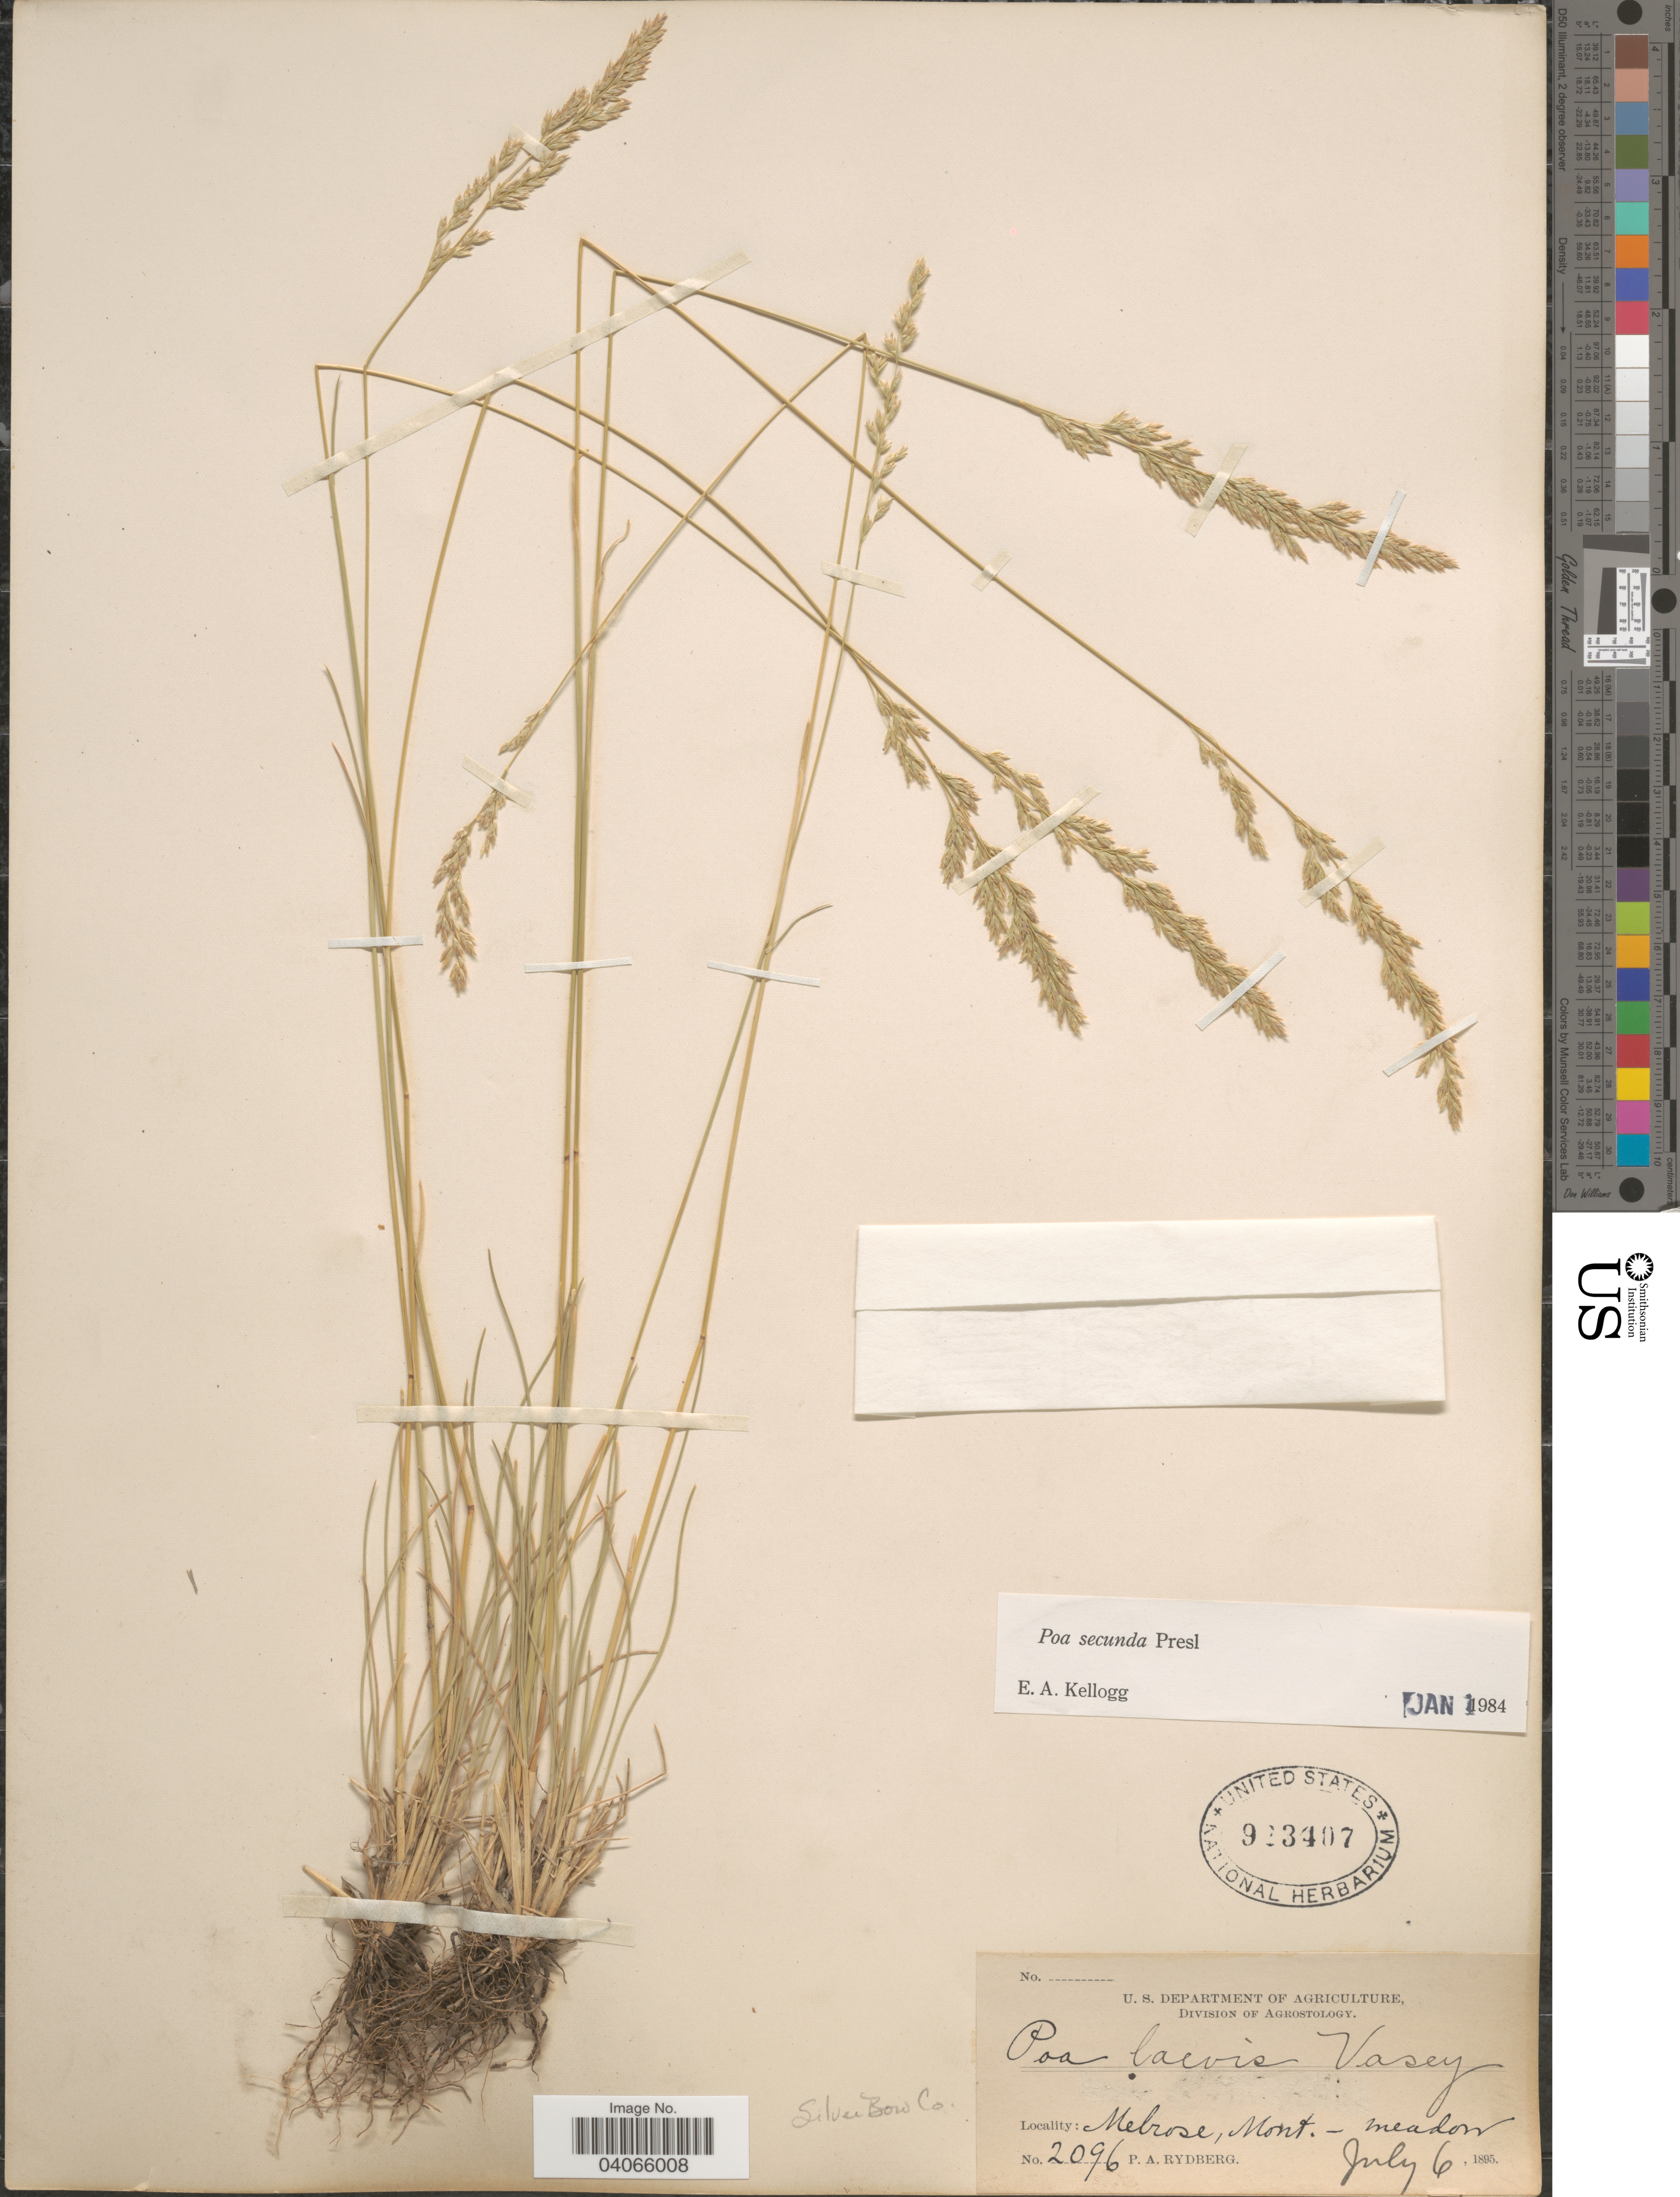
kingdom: Plantae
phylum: Tracheophyta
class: Liliopsida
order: Poales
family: Poaceae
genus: Poa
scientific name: Poa secunda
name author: J. Presl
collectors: P. A. Rydberg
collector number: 2096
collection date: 1895-07-06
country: United States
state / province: Montana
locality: Silver Bow Co. Melrose.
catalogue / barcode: US 923407